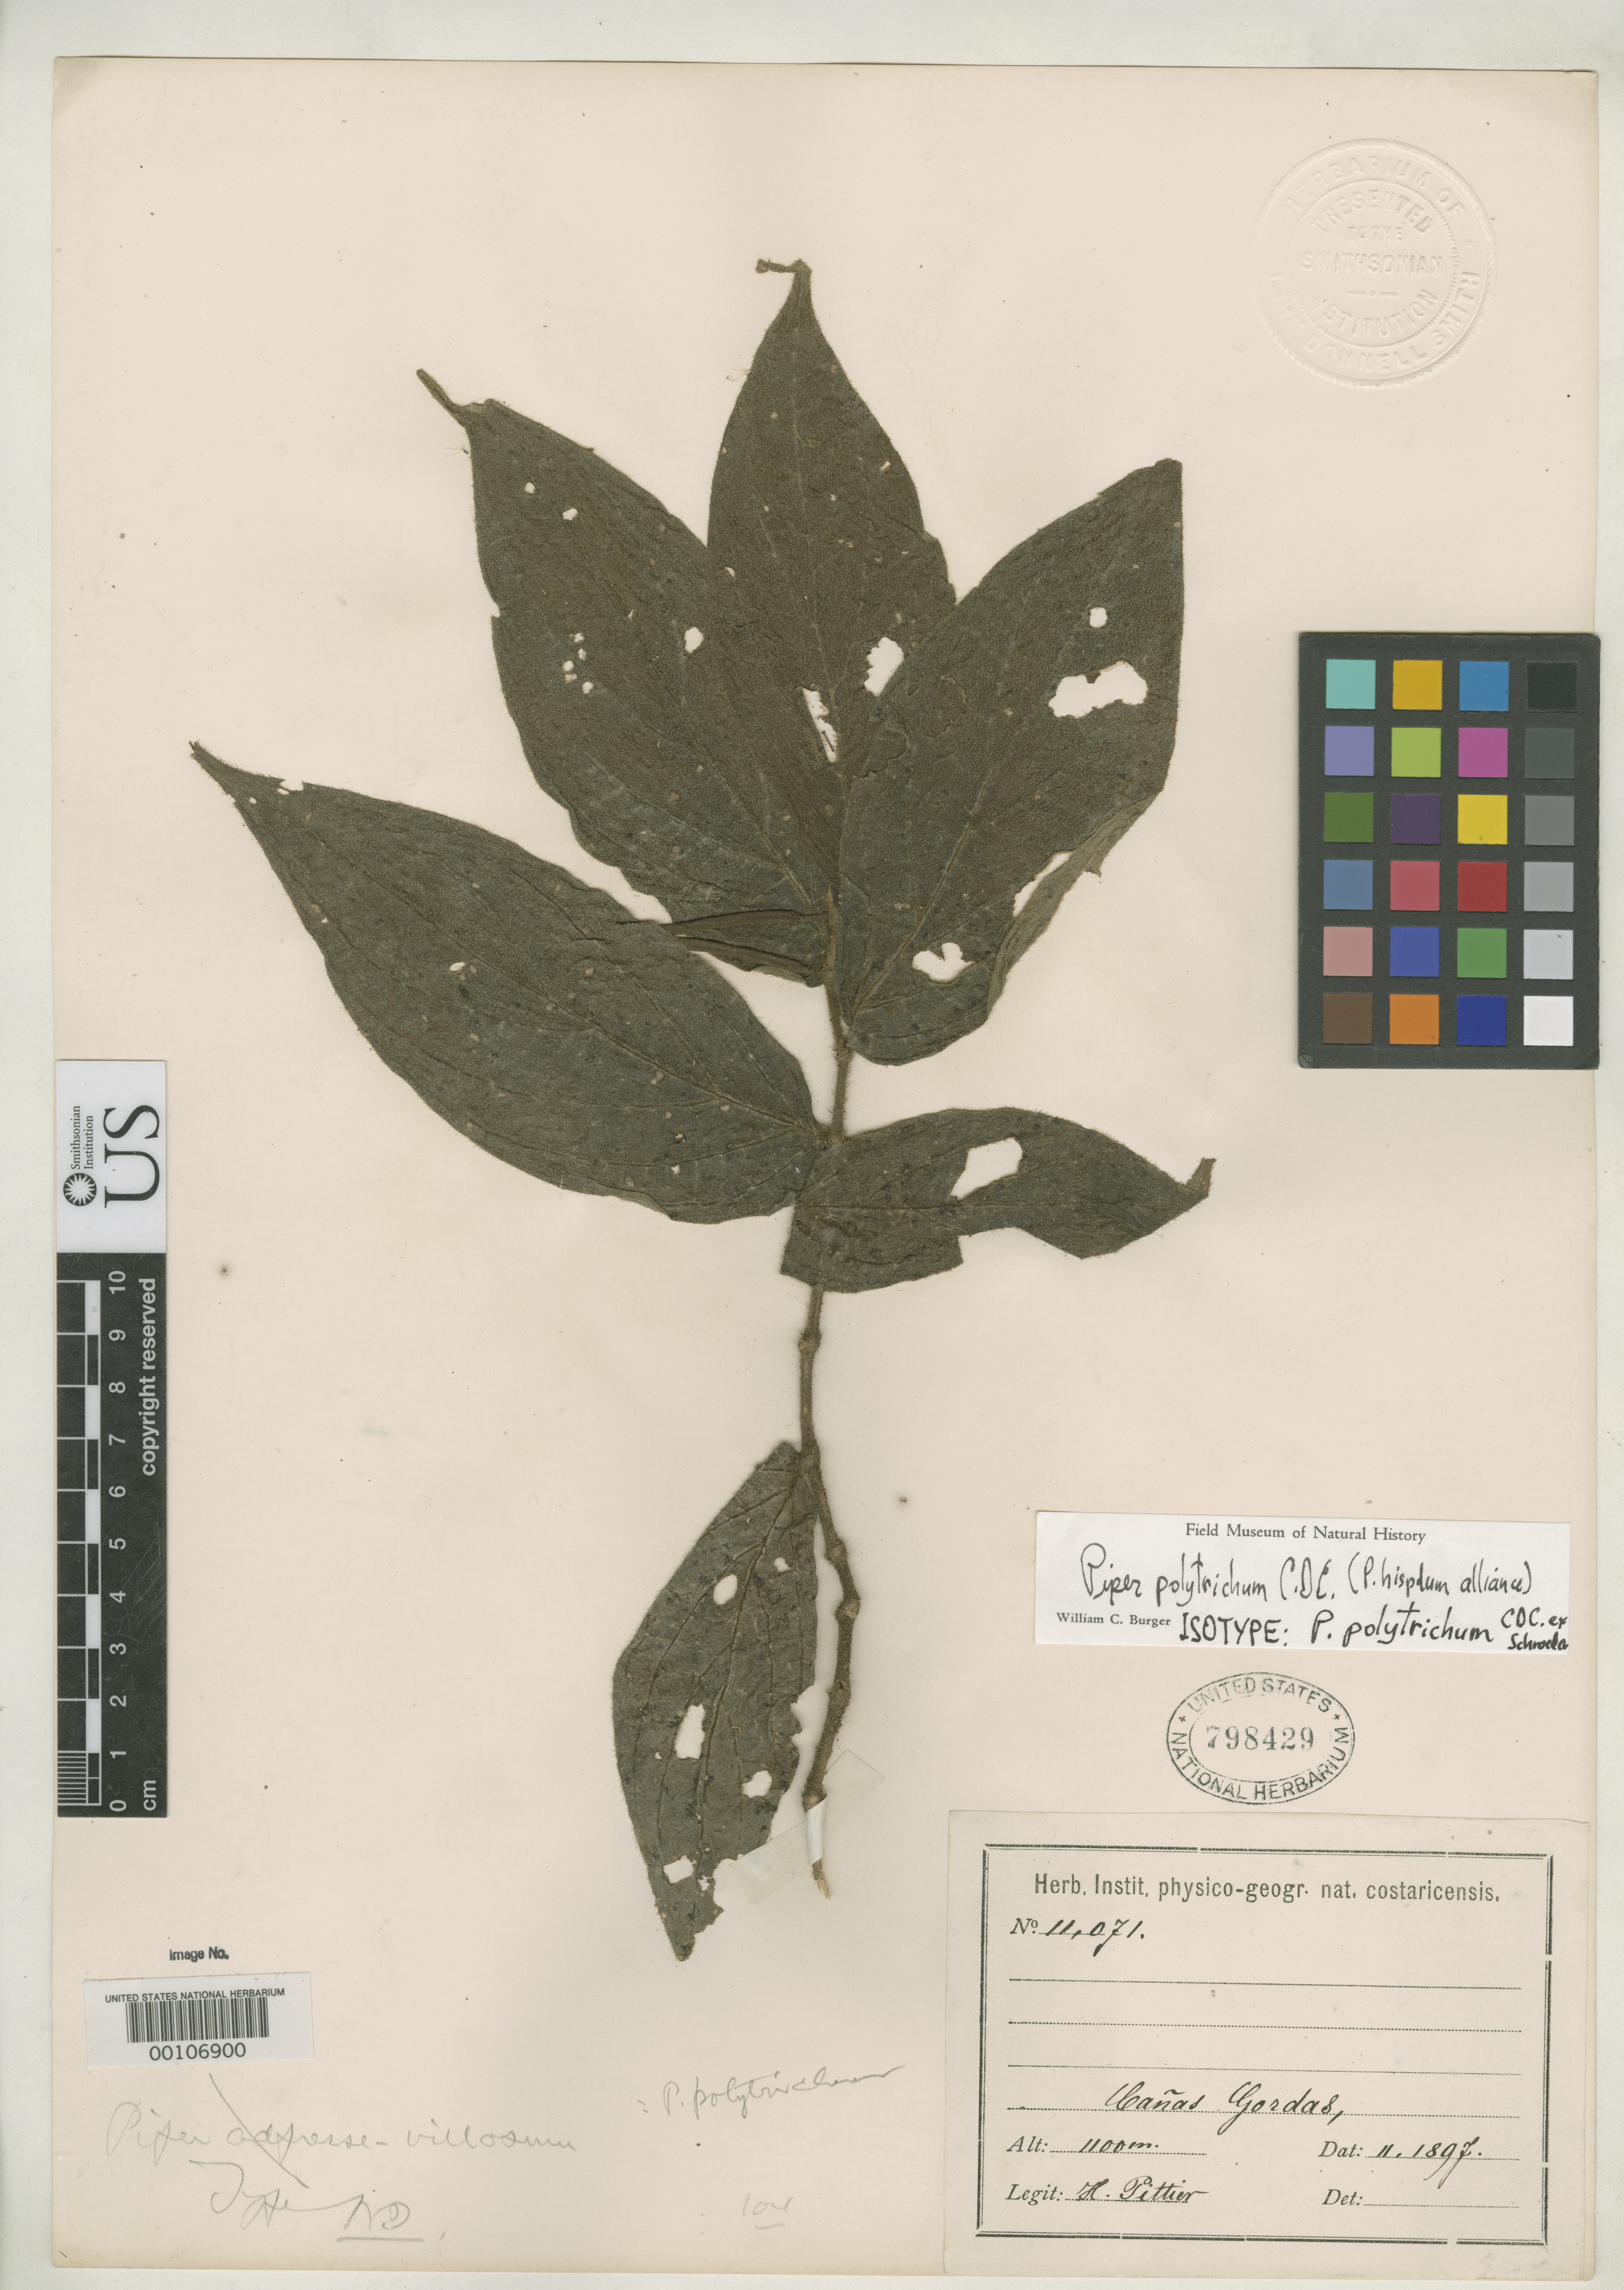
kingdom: Plantae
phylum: Tracheophyta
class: Magnoliopsida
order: Piperales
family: Piperaceae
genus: Piper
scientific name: Piper polytrichum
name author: C. DC.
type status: Isotype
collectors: H. F. Pittier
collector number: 11071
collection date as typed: Feb 1897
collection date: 1897-02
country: Costa Rica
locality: Cañas Gordas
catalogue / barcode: US 798429